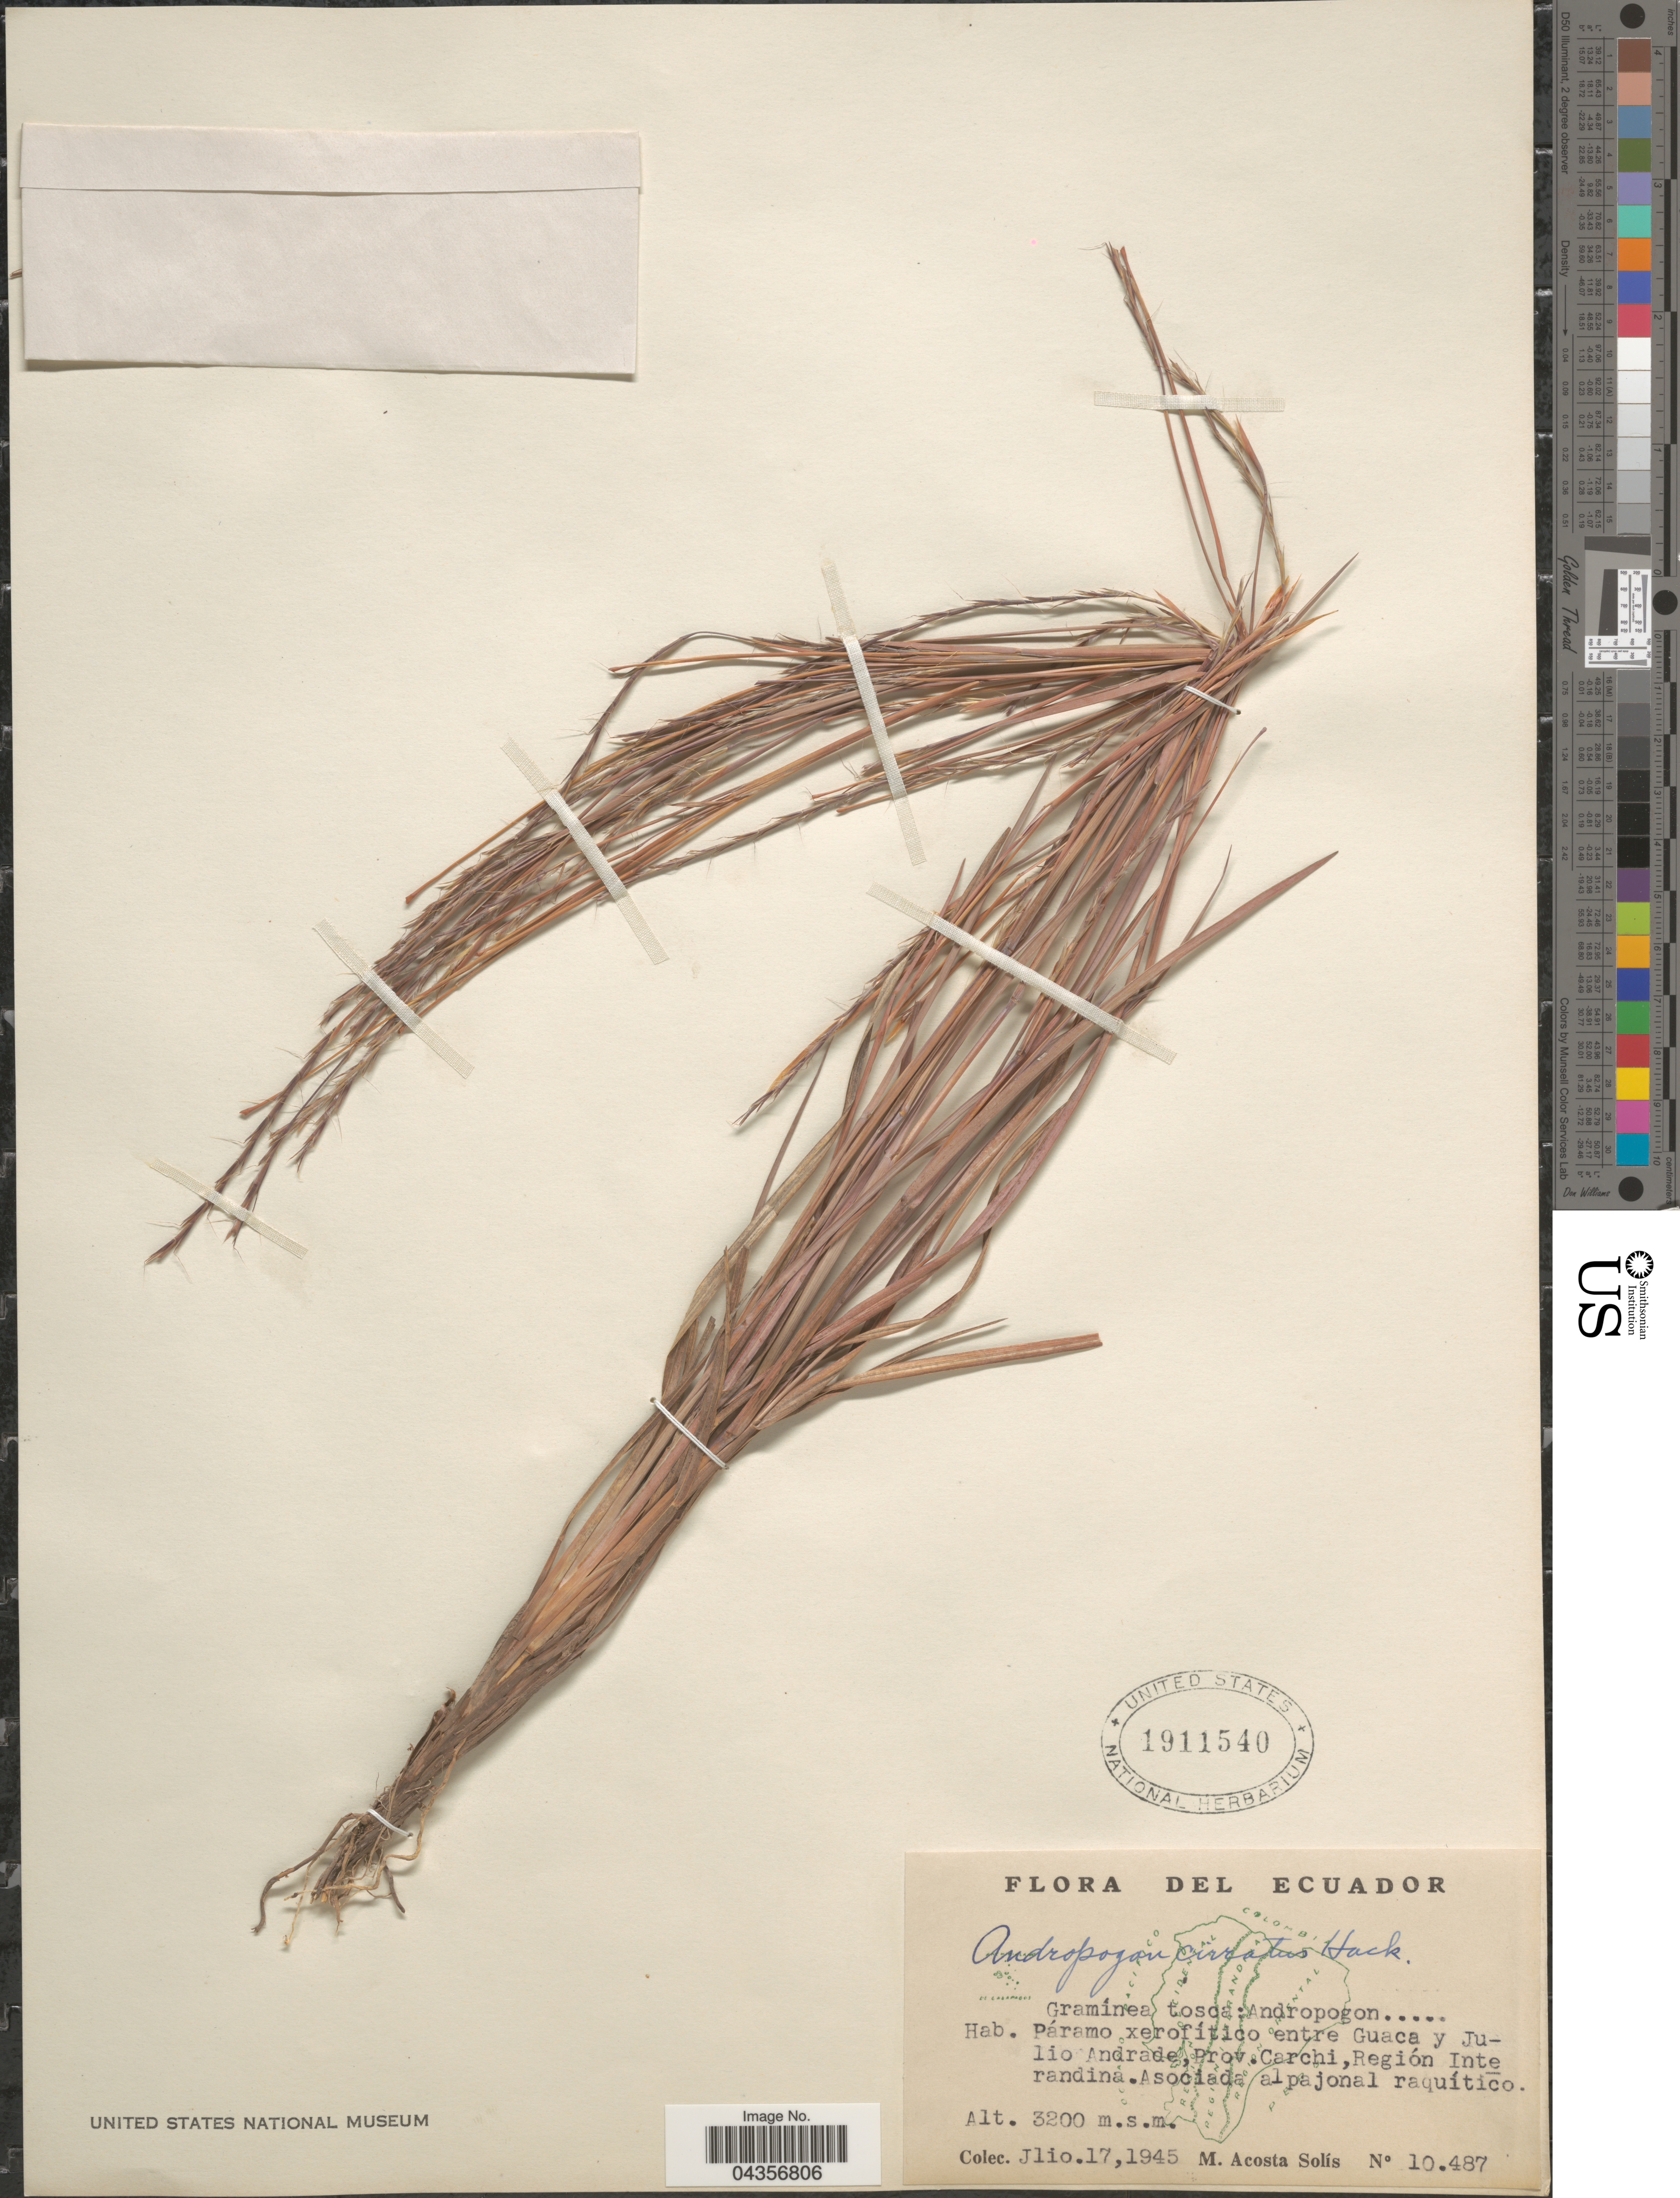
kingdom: Plantae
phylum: Tracheophyta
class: Liliopsida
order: Poales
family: Poaceae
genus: Schizachyrium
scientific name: Schizachyrium sanguineum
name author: (Retz.) Alston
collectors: M. Acosta Solis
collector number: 10487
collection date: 1945-07-17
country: Ecuador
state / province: Carchi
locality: Páramo xerofítico entre Guaca y Julio Andrade, Prov. Carchi, Región Interandina.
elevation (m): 3200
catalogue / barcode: US 1911540